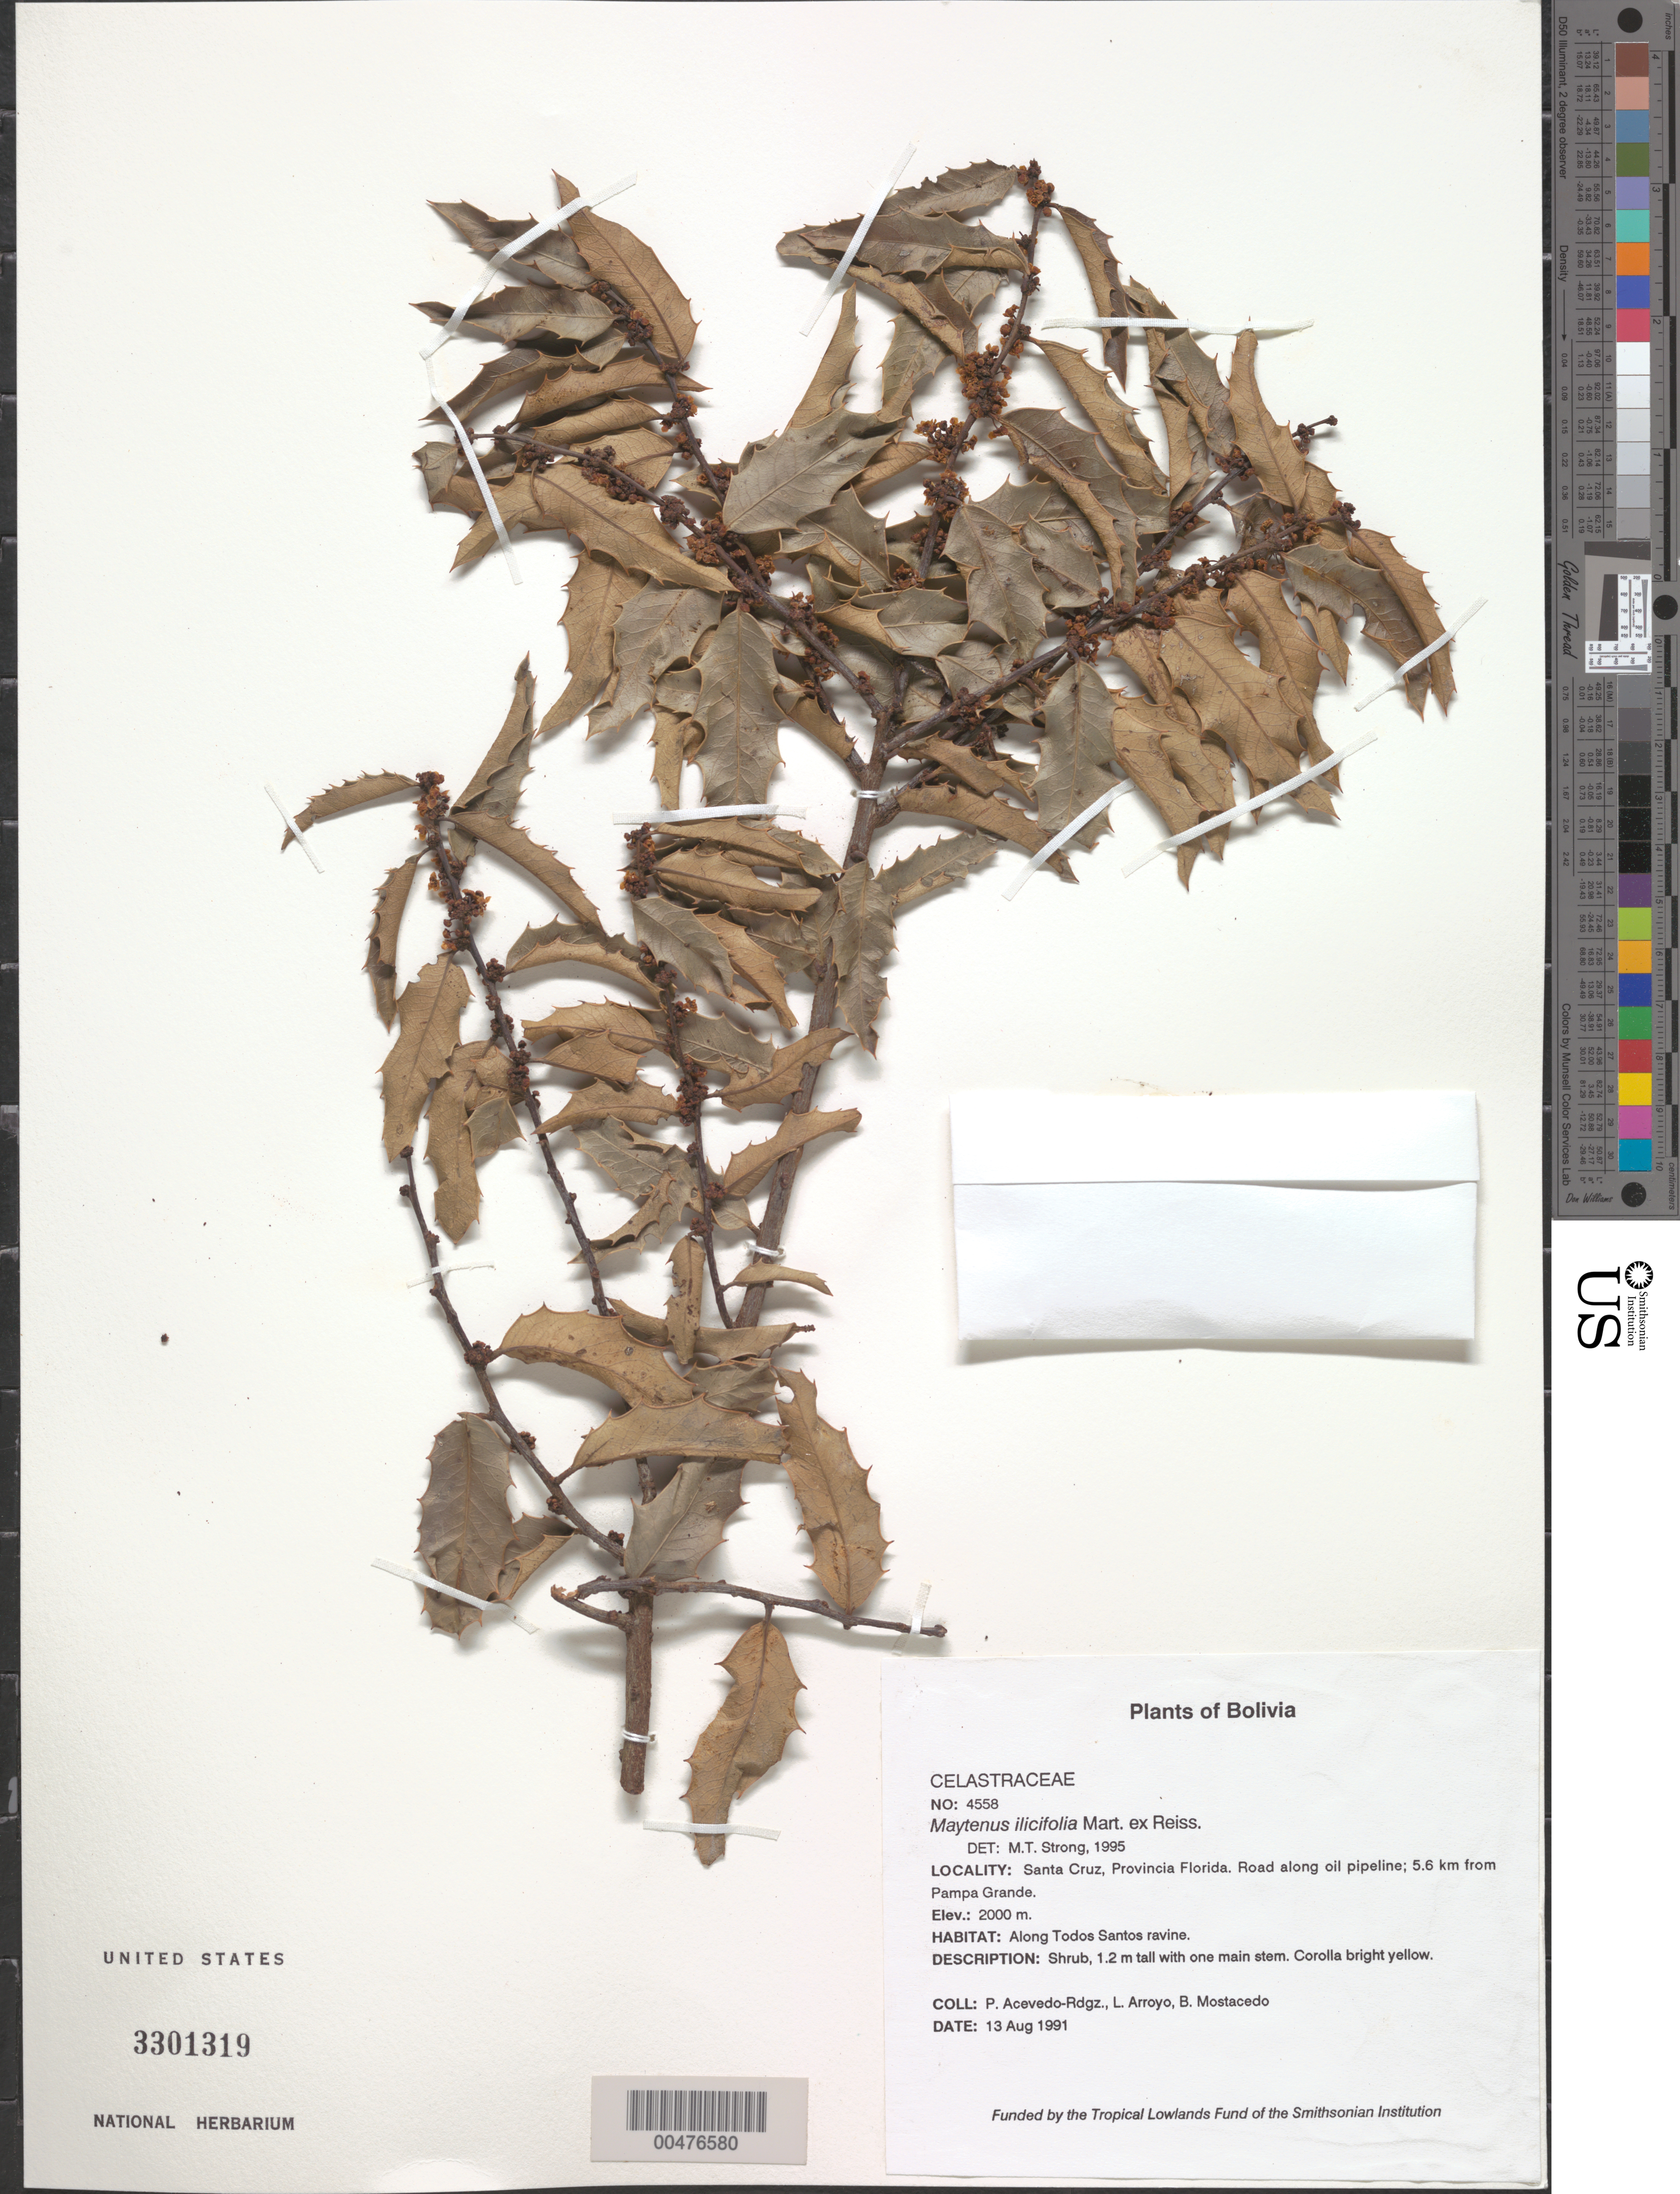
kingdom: Plantae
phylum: Tracheophyta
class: Magnoliopsida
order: Celastrales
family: Celastraceae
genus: Maytenus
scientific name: Maytenus ilicifolia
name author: (Schrad.) Planch.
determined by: Strong, M. T., (US), Smithsonian Institution - National Museum of Natural History (UNITED STATES)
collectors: P. Acevedo-Rodr., L. Arroyo & B. Mostacedo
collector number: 4558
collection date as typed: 13 Aug 1991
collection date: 1991-08-13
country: Bolivia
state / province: Santa Cruz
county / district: Florida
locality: Depart. Santa Cruz, Provincia Florida. Road along oil pipeline; 5.6 km from Pampa Grande.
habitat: Along Todos Santos ravine.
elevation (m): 2000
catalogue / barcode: US 3301319